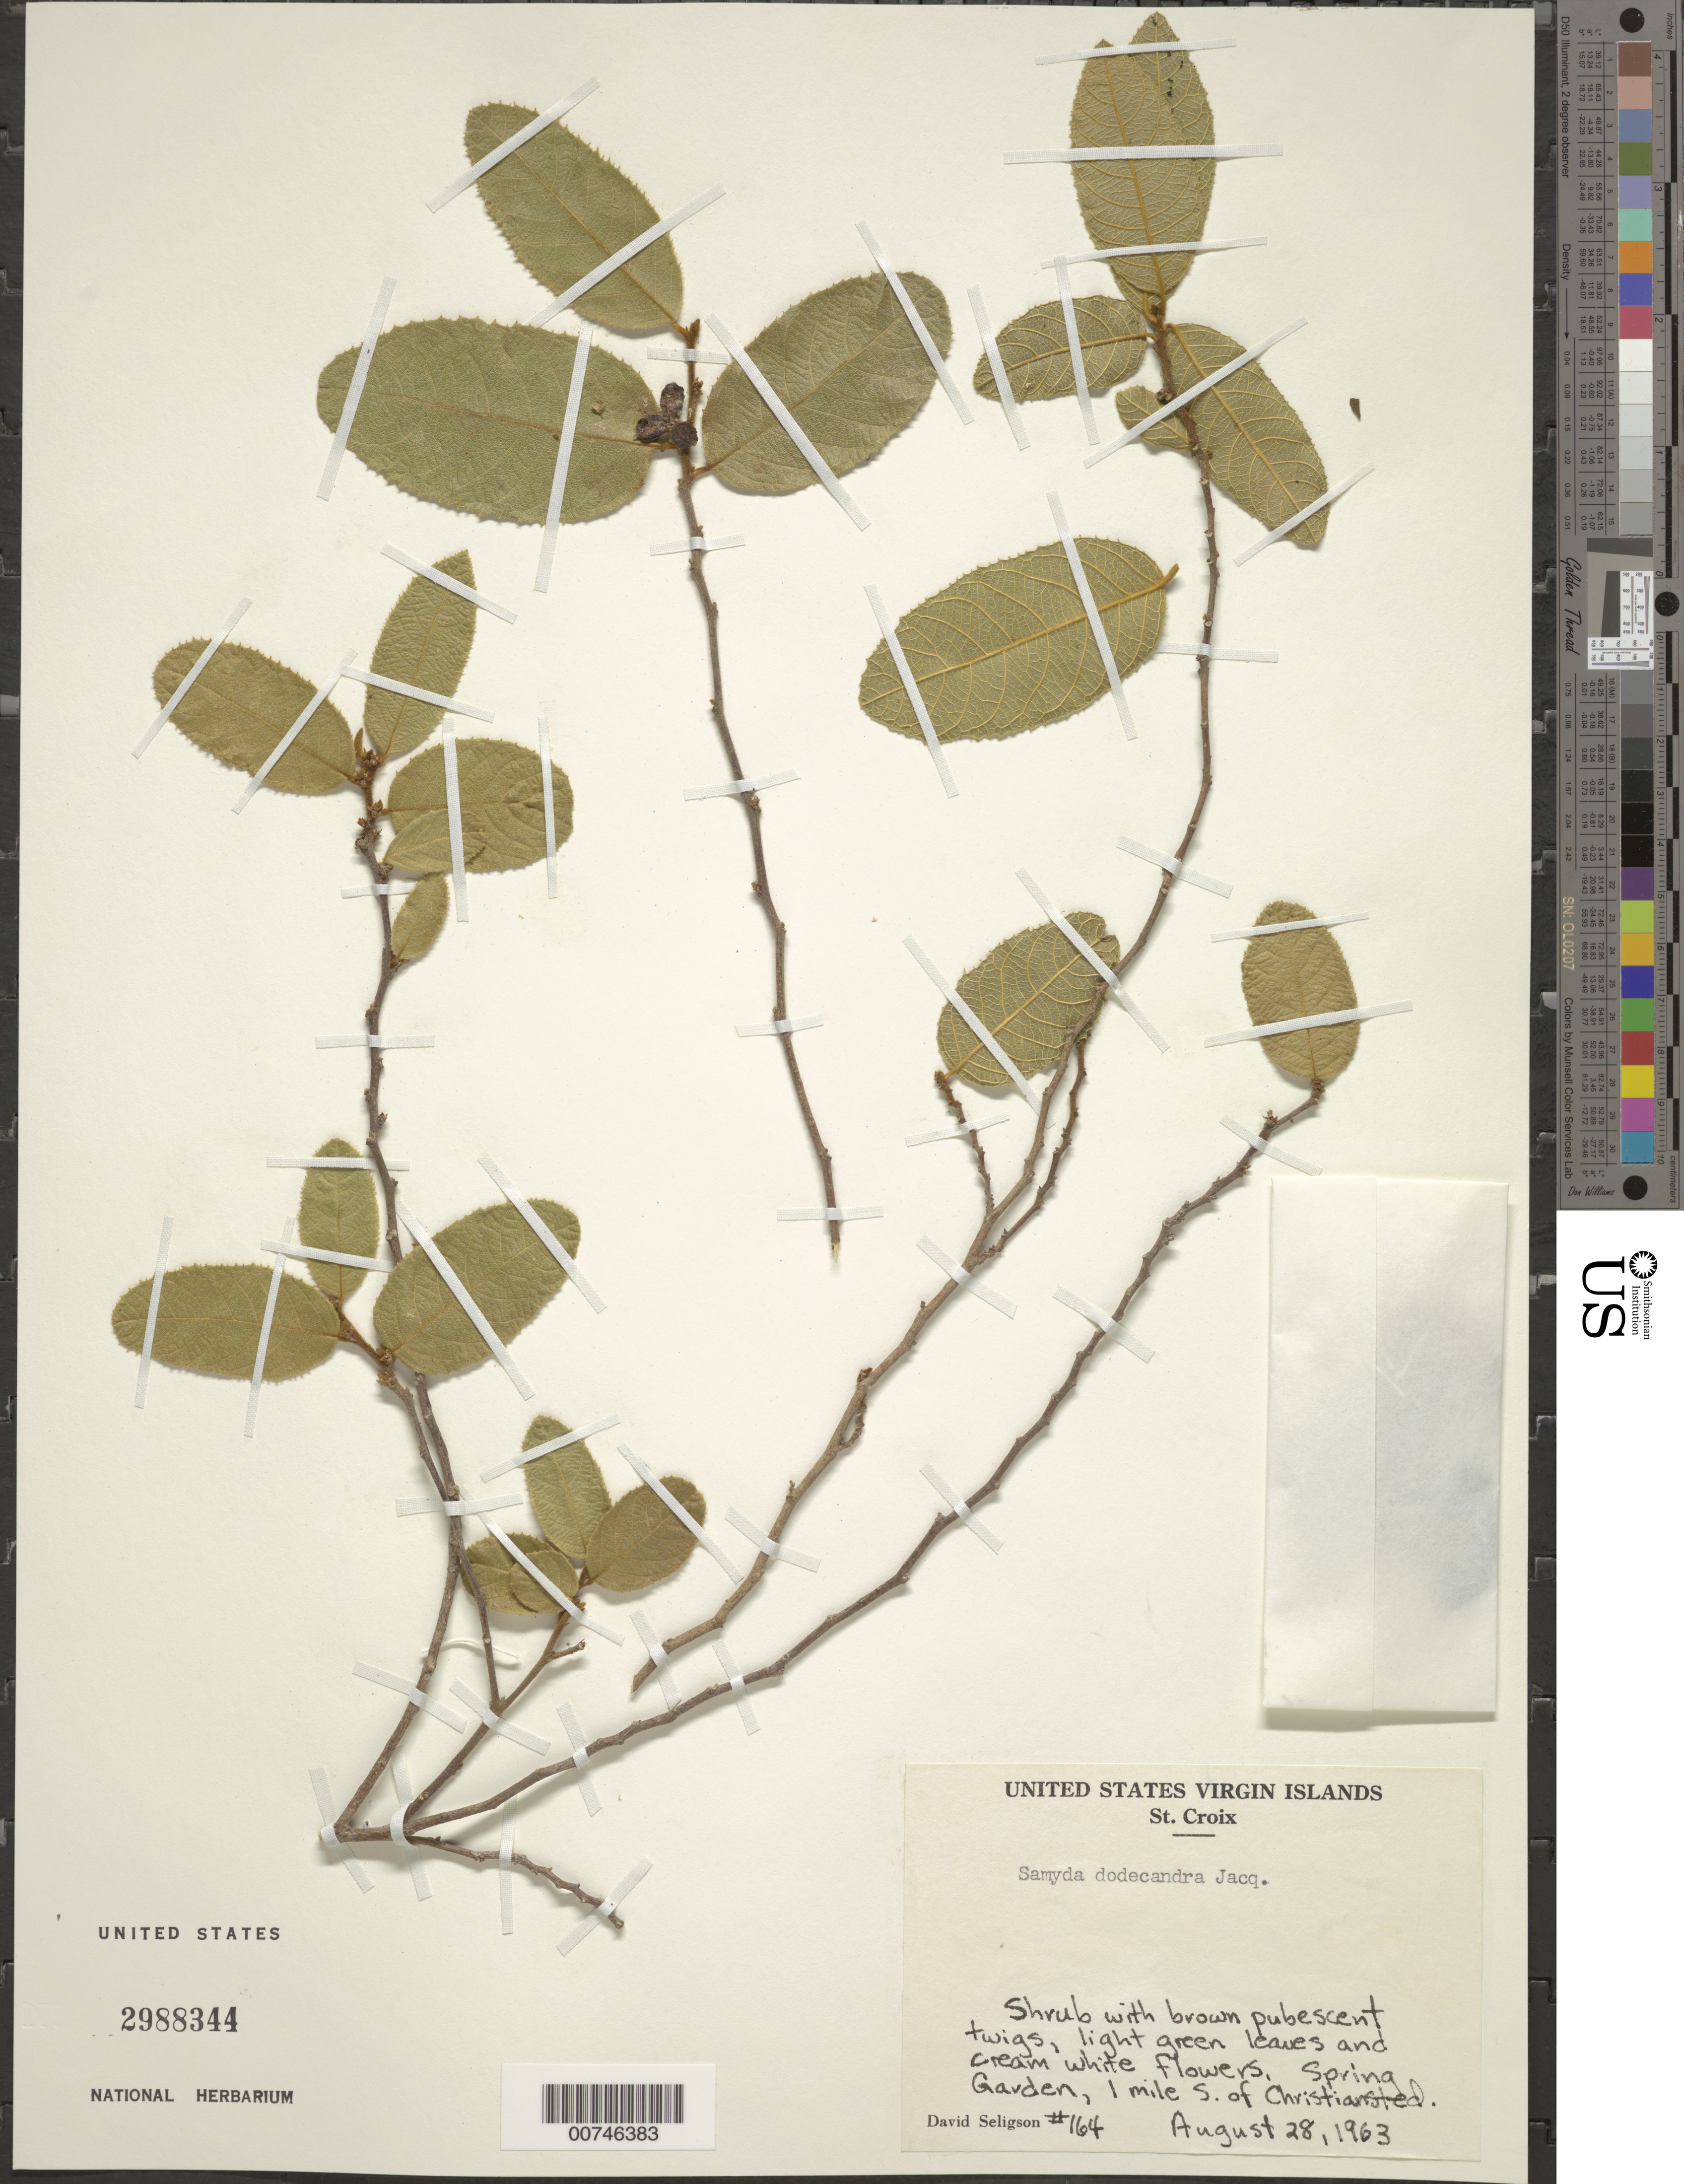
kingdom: Plantae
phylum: Tracheophyta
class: Magnoliopsida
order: Malpighiales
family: Salicaceae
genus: Casearia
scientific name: Casearia dodecandra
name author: (Jacq.) T. Samar. & M.H. Alford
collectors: D. Seligson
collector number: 164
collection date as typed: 28 Aug 1963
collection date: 1963-08-28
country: U.S. Virgin Islands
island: St. Croix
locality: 1 mile S of Christiansted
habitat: Spring garden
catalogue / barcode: US 2988344